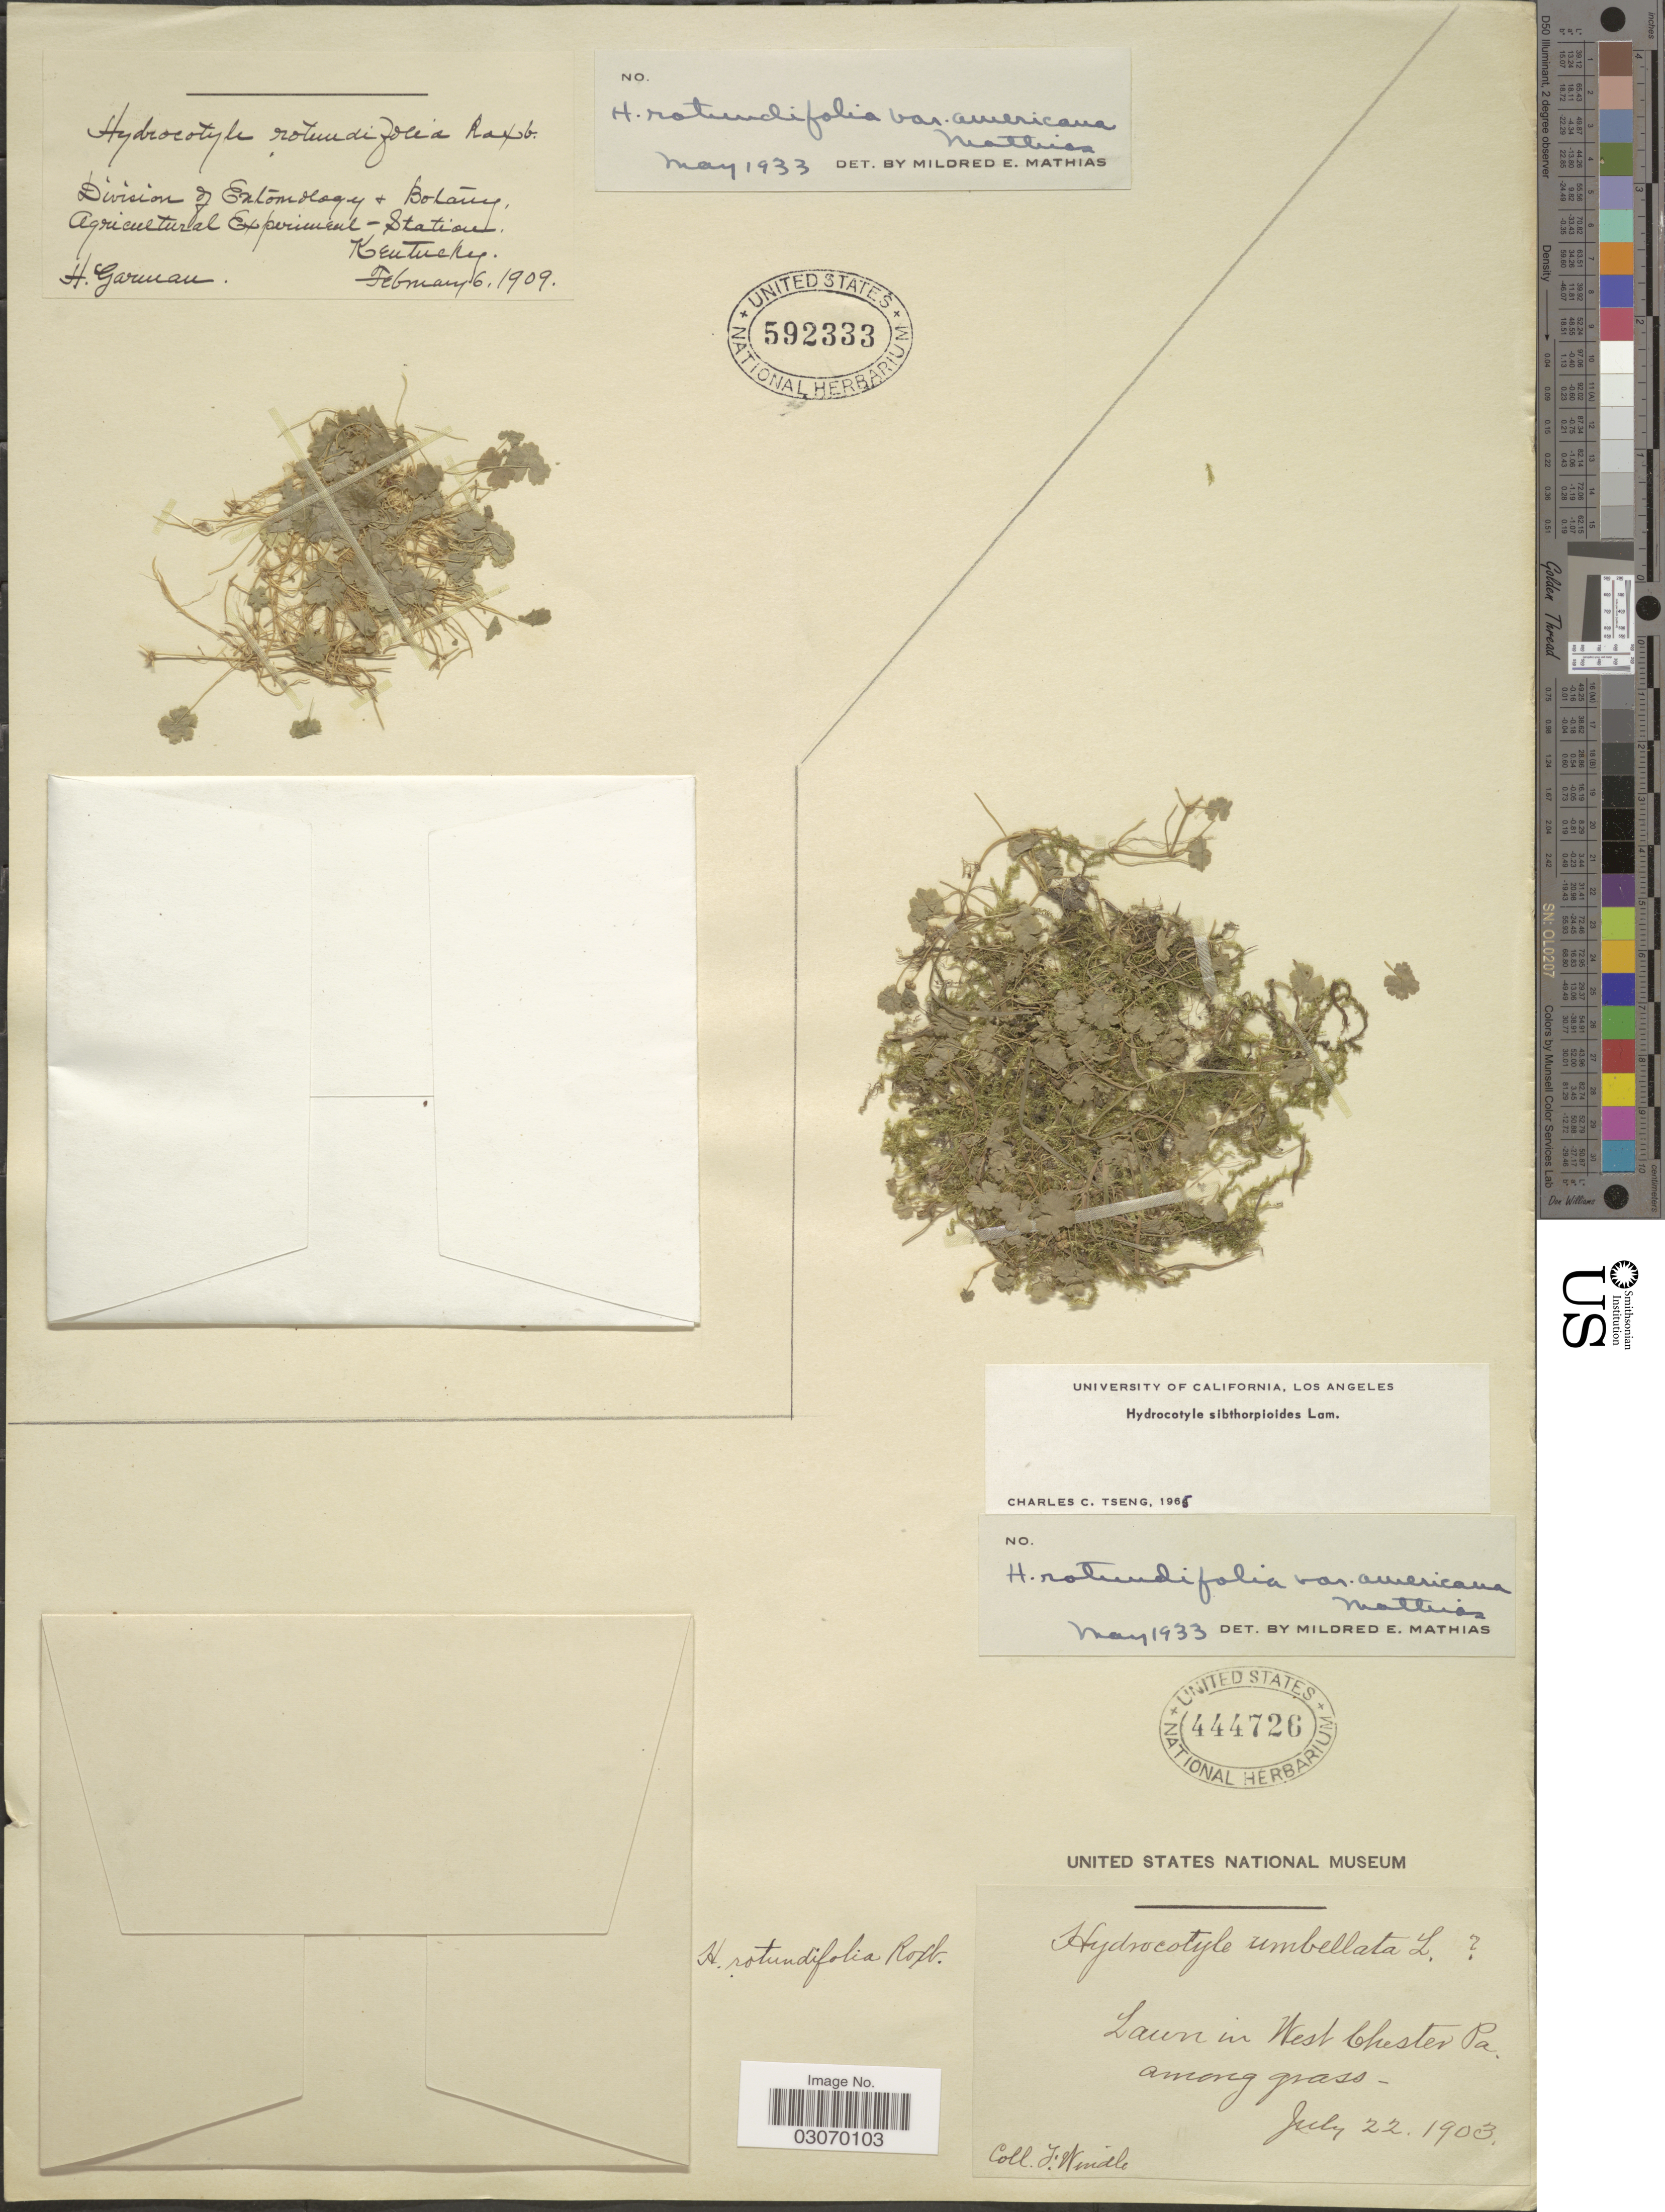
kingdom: Plantae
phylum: Tracheophyta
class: Magnoliopsida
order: Apiales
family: Araliaceae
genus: Hydrocotyle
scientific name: Hydrocotyle sibthorpioides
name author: Lam.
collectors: F. Windle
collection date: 1903-07-22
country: United States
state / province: Pennsylvania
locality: West Chester.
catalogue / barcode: US 444726